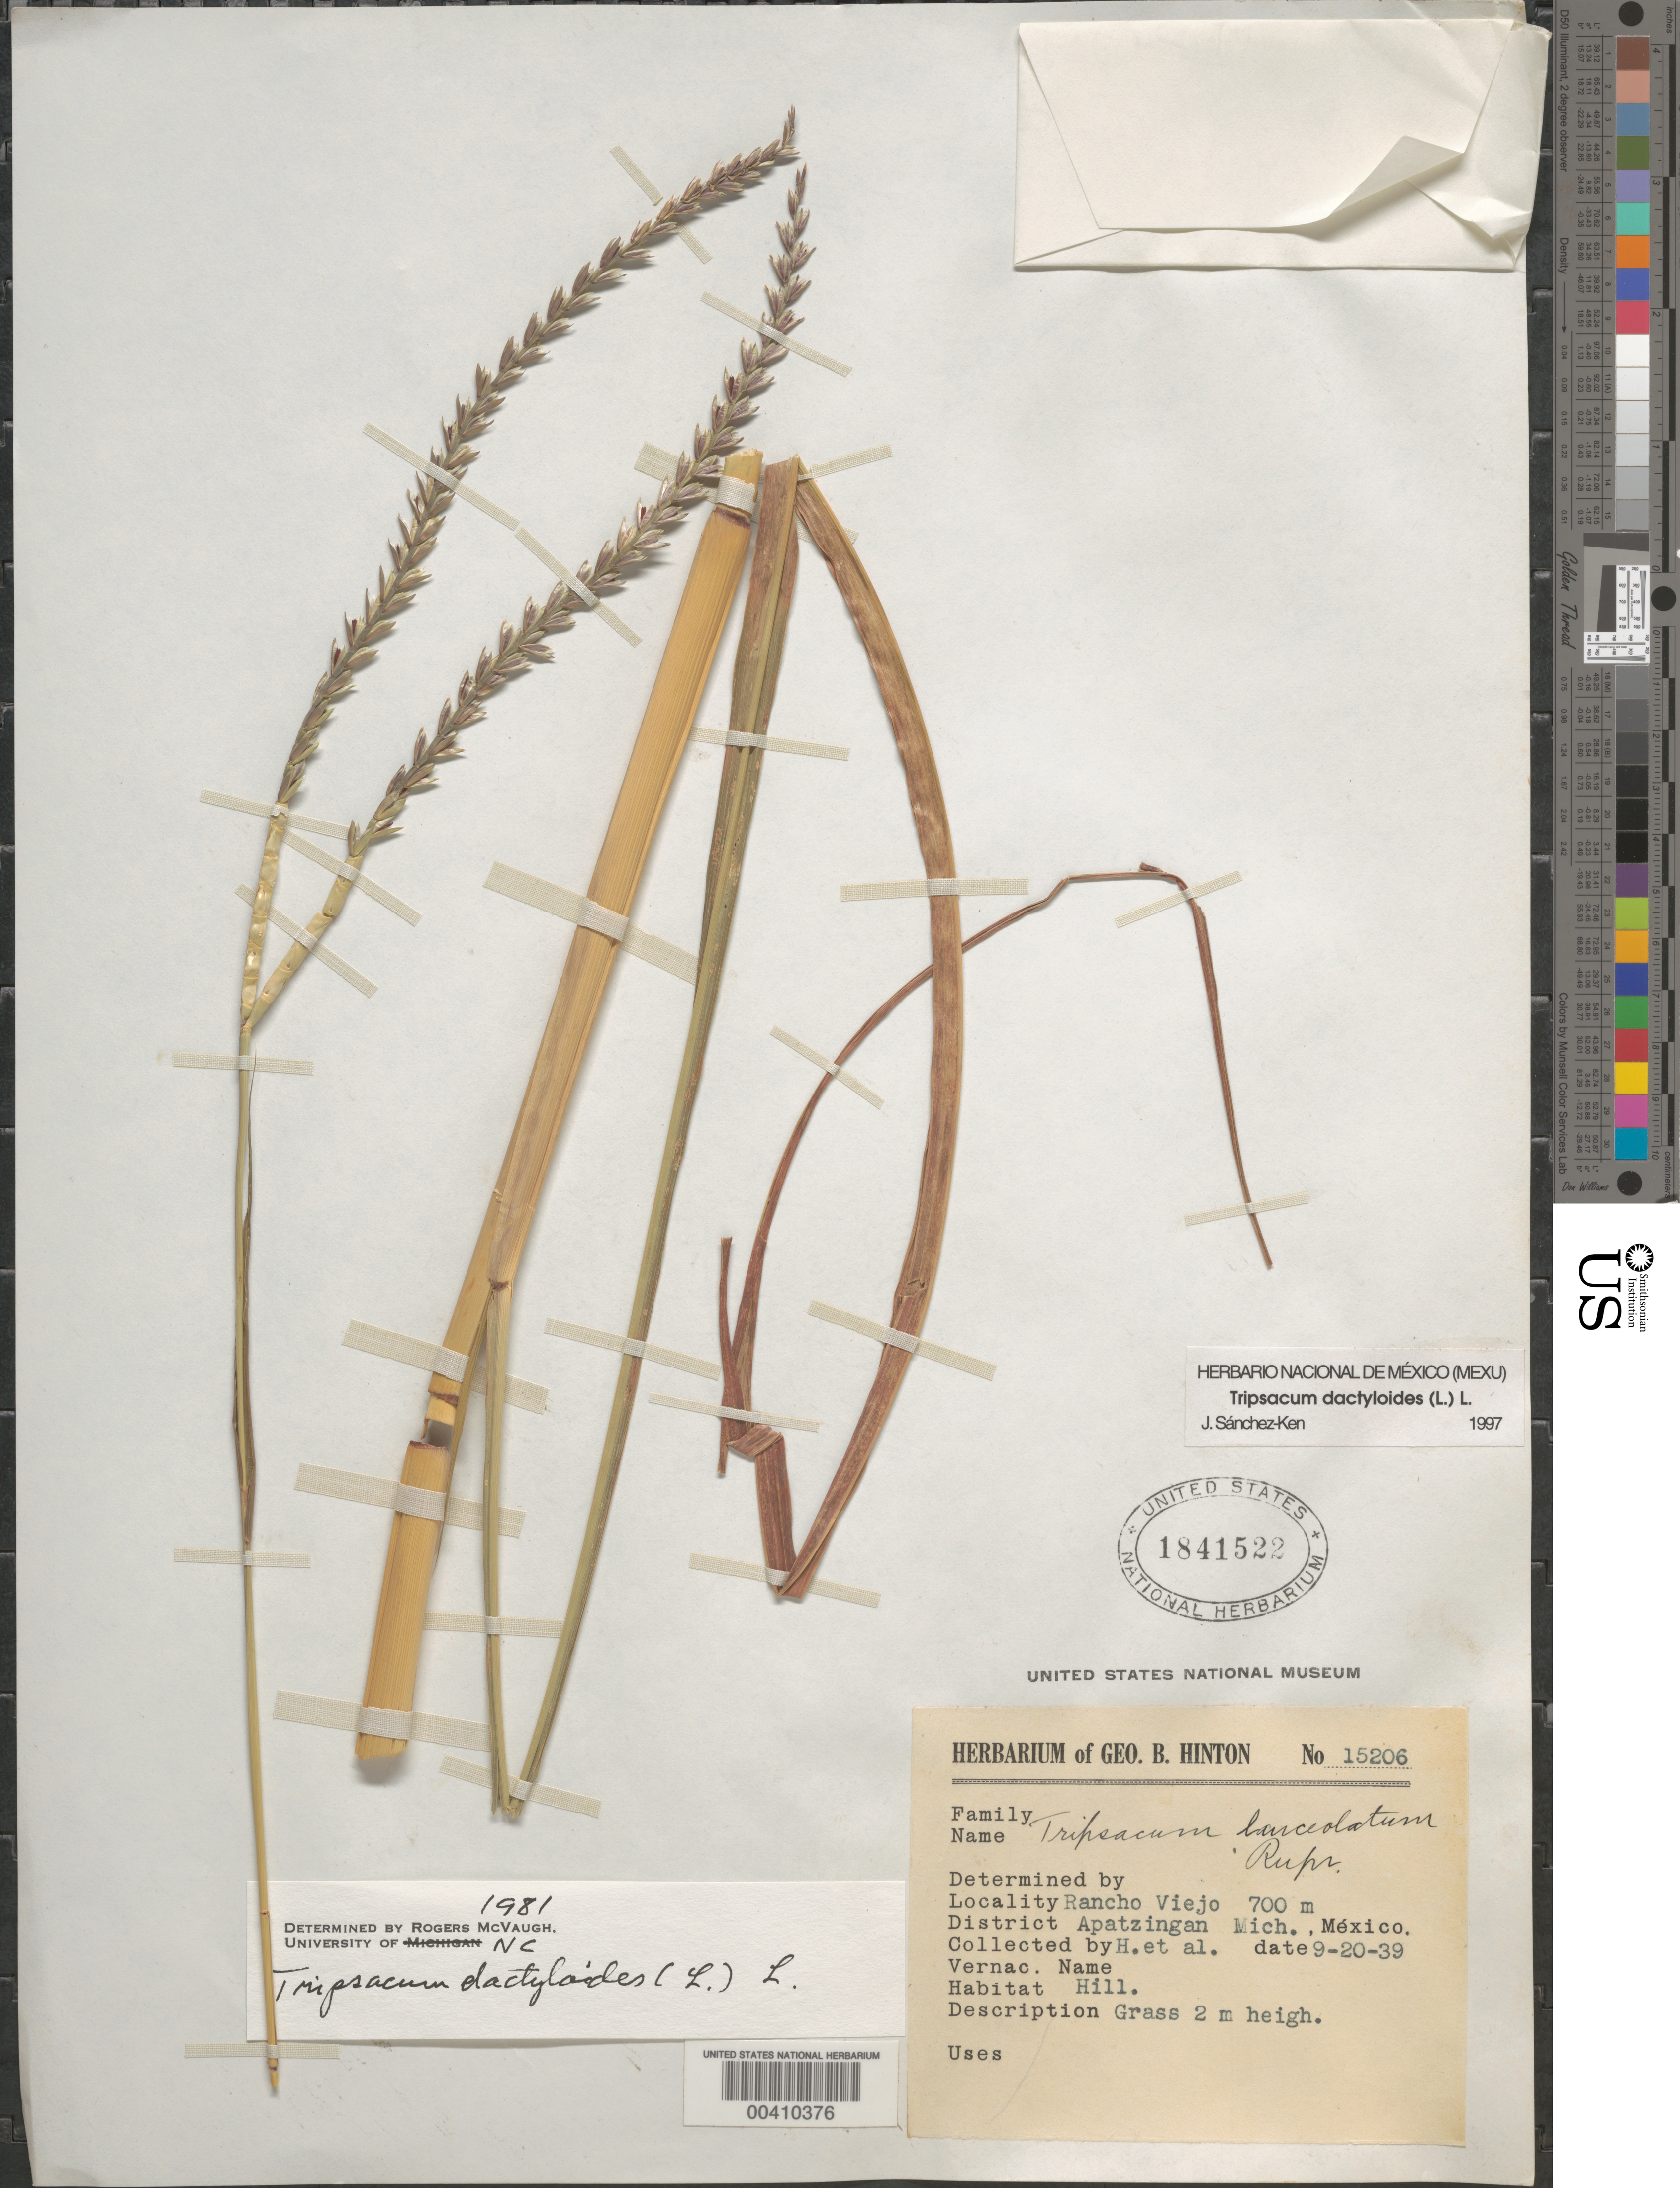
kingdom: Plantae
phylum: Tracheophyta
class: Liliopsida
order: Poales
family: Poaceae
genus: Tripsacum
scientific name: Tripsacum dactyloides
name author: (L.) L.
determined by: McVaugh, R.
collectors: G. B. Hinton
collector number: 15206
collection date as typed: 20 Sep 1939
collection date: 1939-09-20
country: Mexico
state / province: Michoacán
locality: Rancho Viejo, Apatzingan Dist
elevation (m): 700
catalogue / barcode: US 1841522